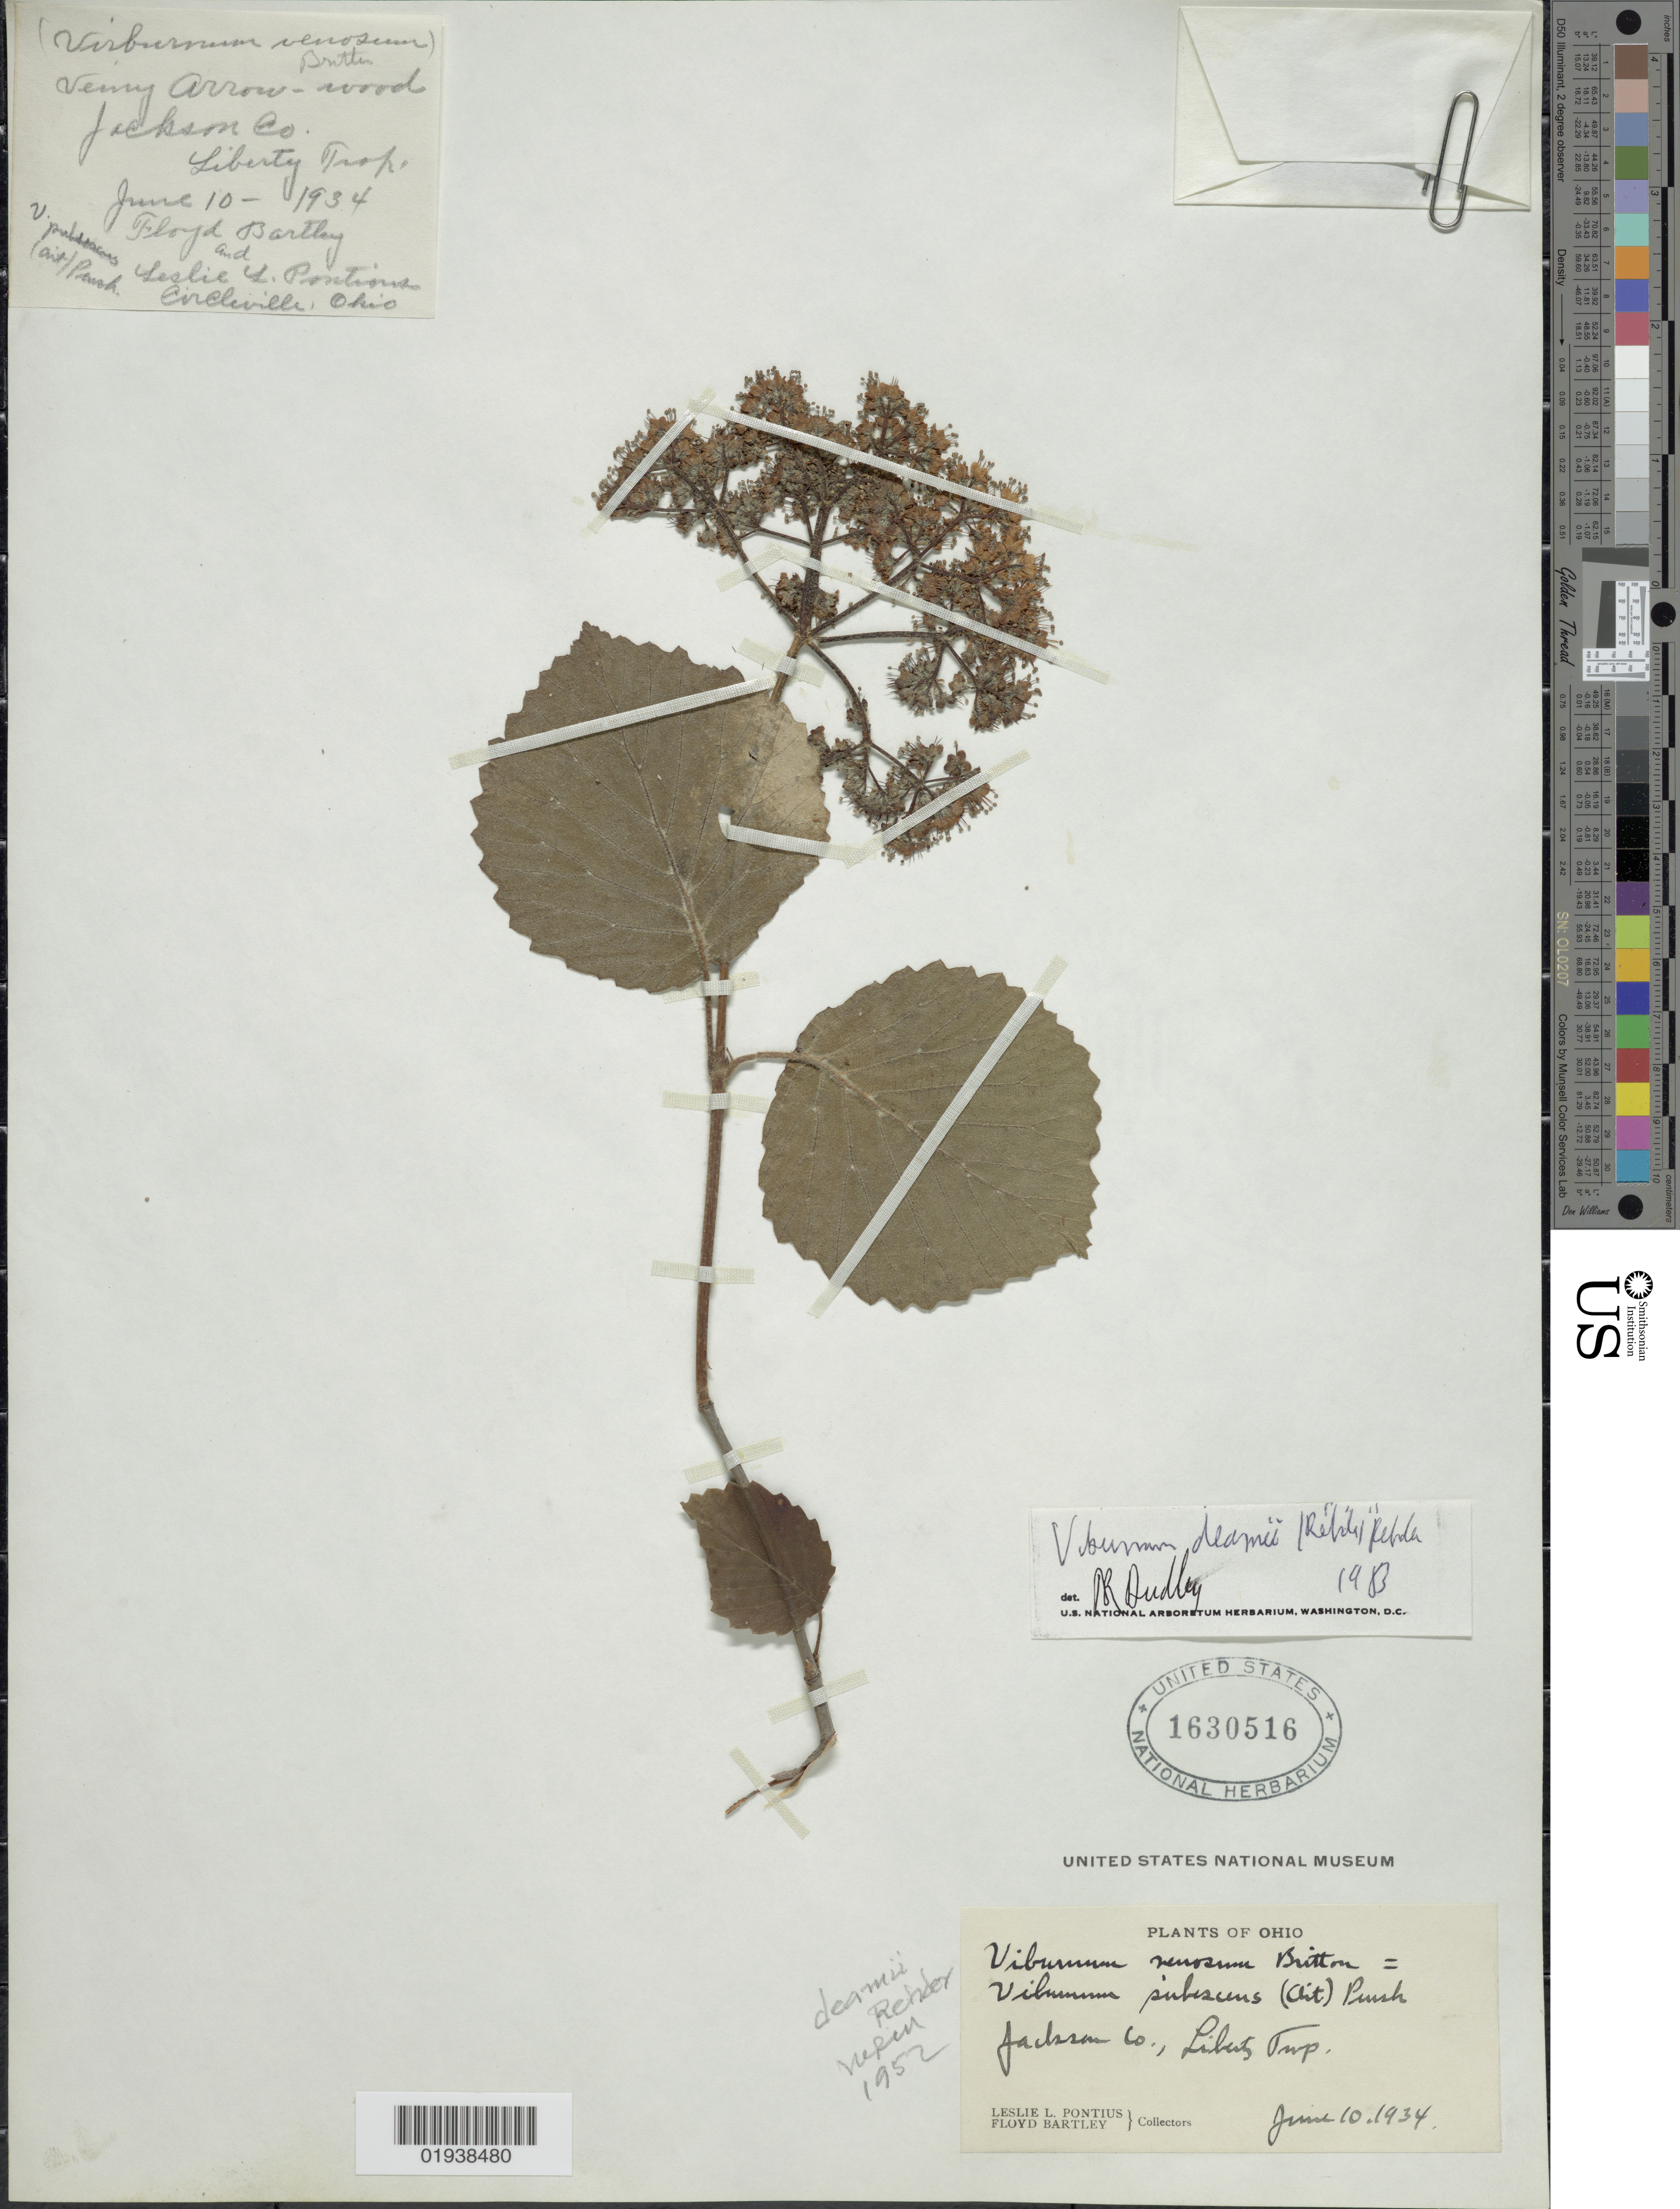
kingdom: Plantae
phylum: Tracheophyta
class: Magnoliopsida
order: Dipsacales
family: Viburnaceae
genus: Viburnum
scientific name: Viburnum deamii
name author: Bush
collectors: L. Pontius & F. Bartley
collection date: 1934-06-10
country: United States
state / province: Ohio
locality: Jackson Co., Liberty Twp.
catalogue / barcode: US 1630516